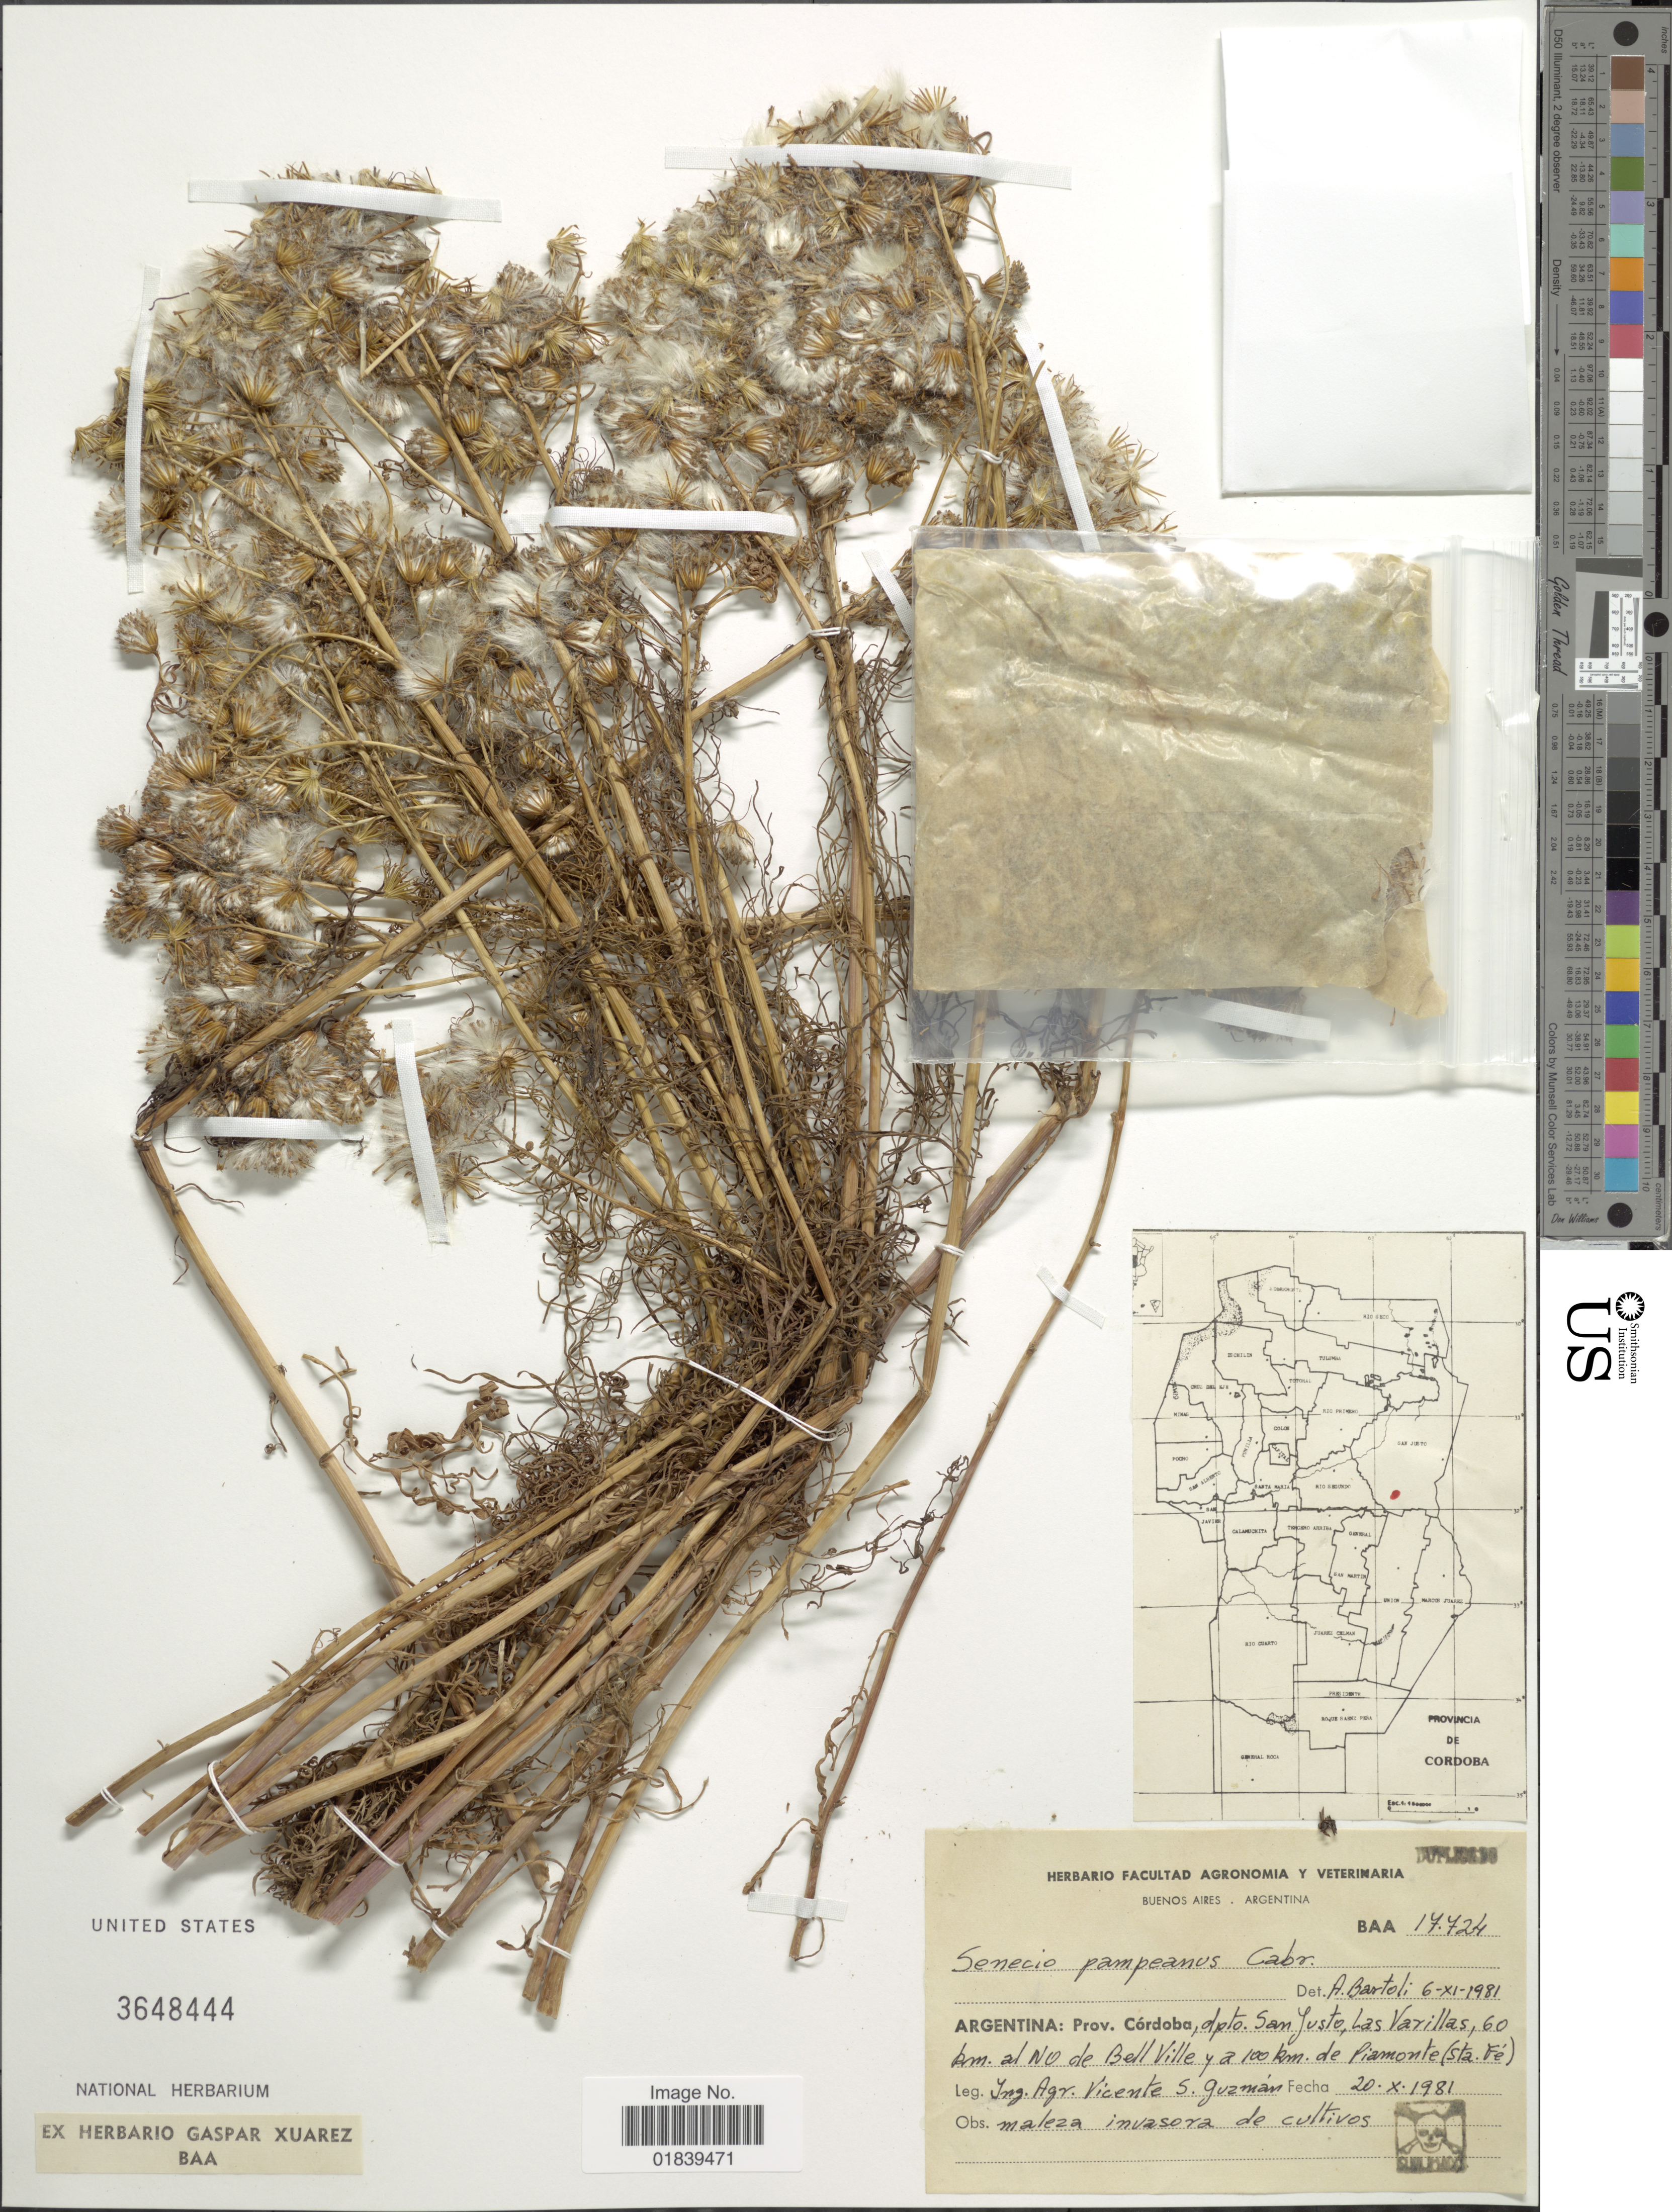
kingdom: Plantae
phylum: Tracheophyta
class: Magnoliopsida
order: Asterales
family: Asteraceae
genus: Senecio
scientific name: Senecio pampeanus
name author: Cabrera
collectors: V. Guzman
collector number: BAA17724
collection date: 1981-10-20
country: Argentina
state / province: Cordoba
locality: Dpro. San Justo, Las Varillas, 60 km al NO de Bell Ville y a 100 km de Piamonte (Sta. Fe.)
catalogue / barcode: US 3648444